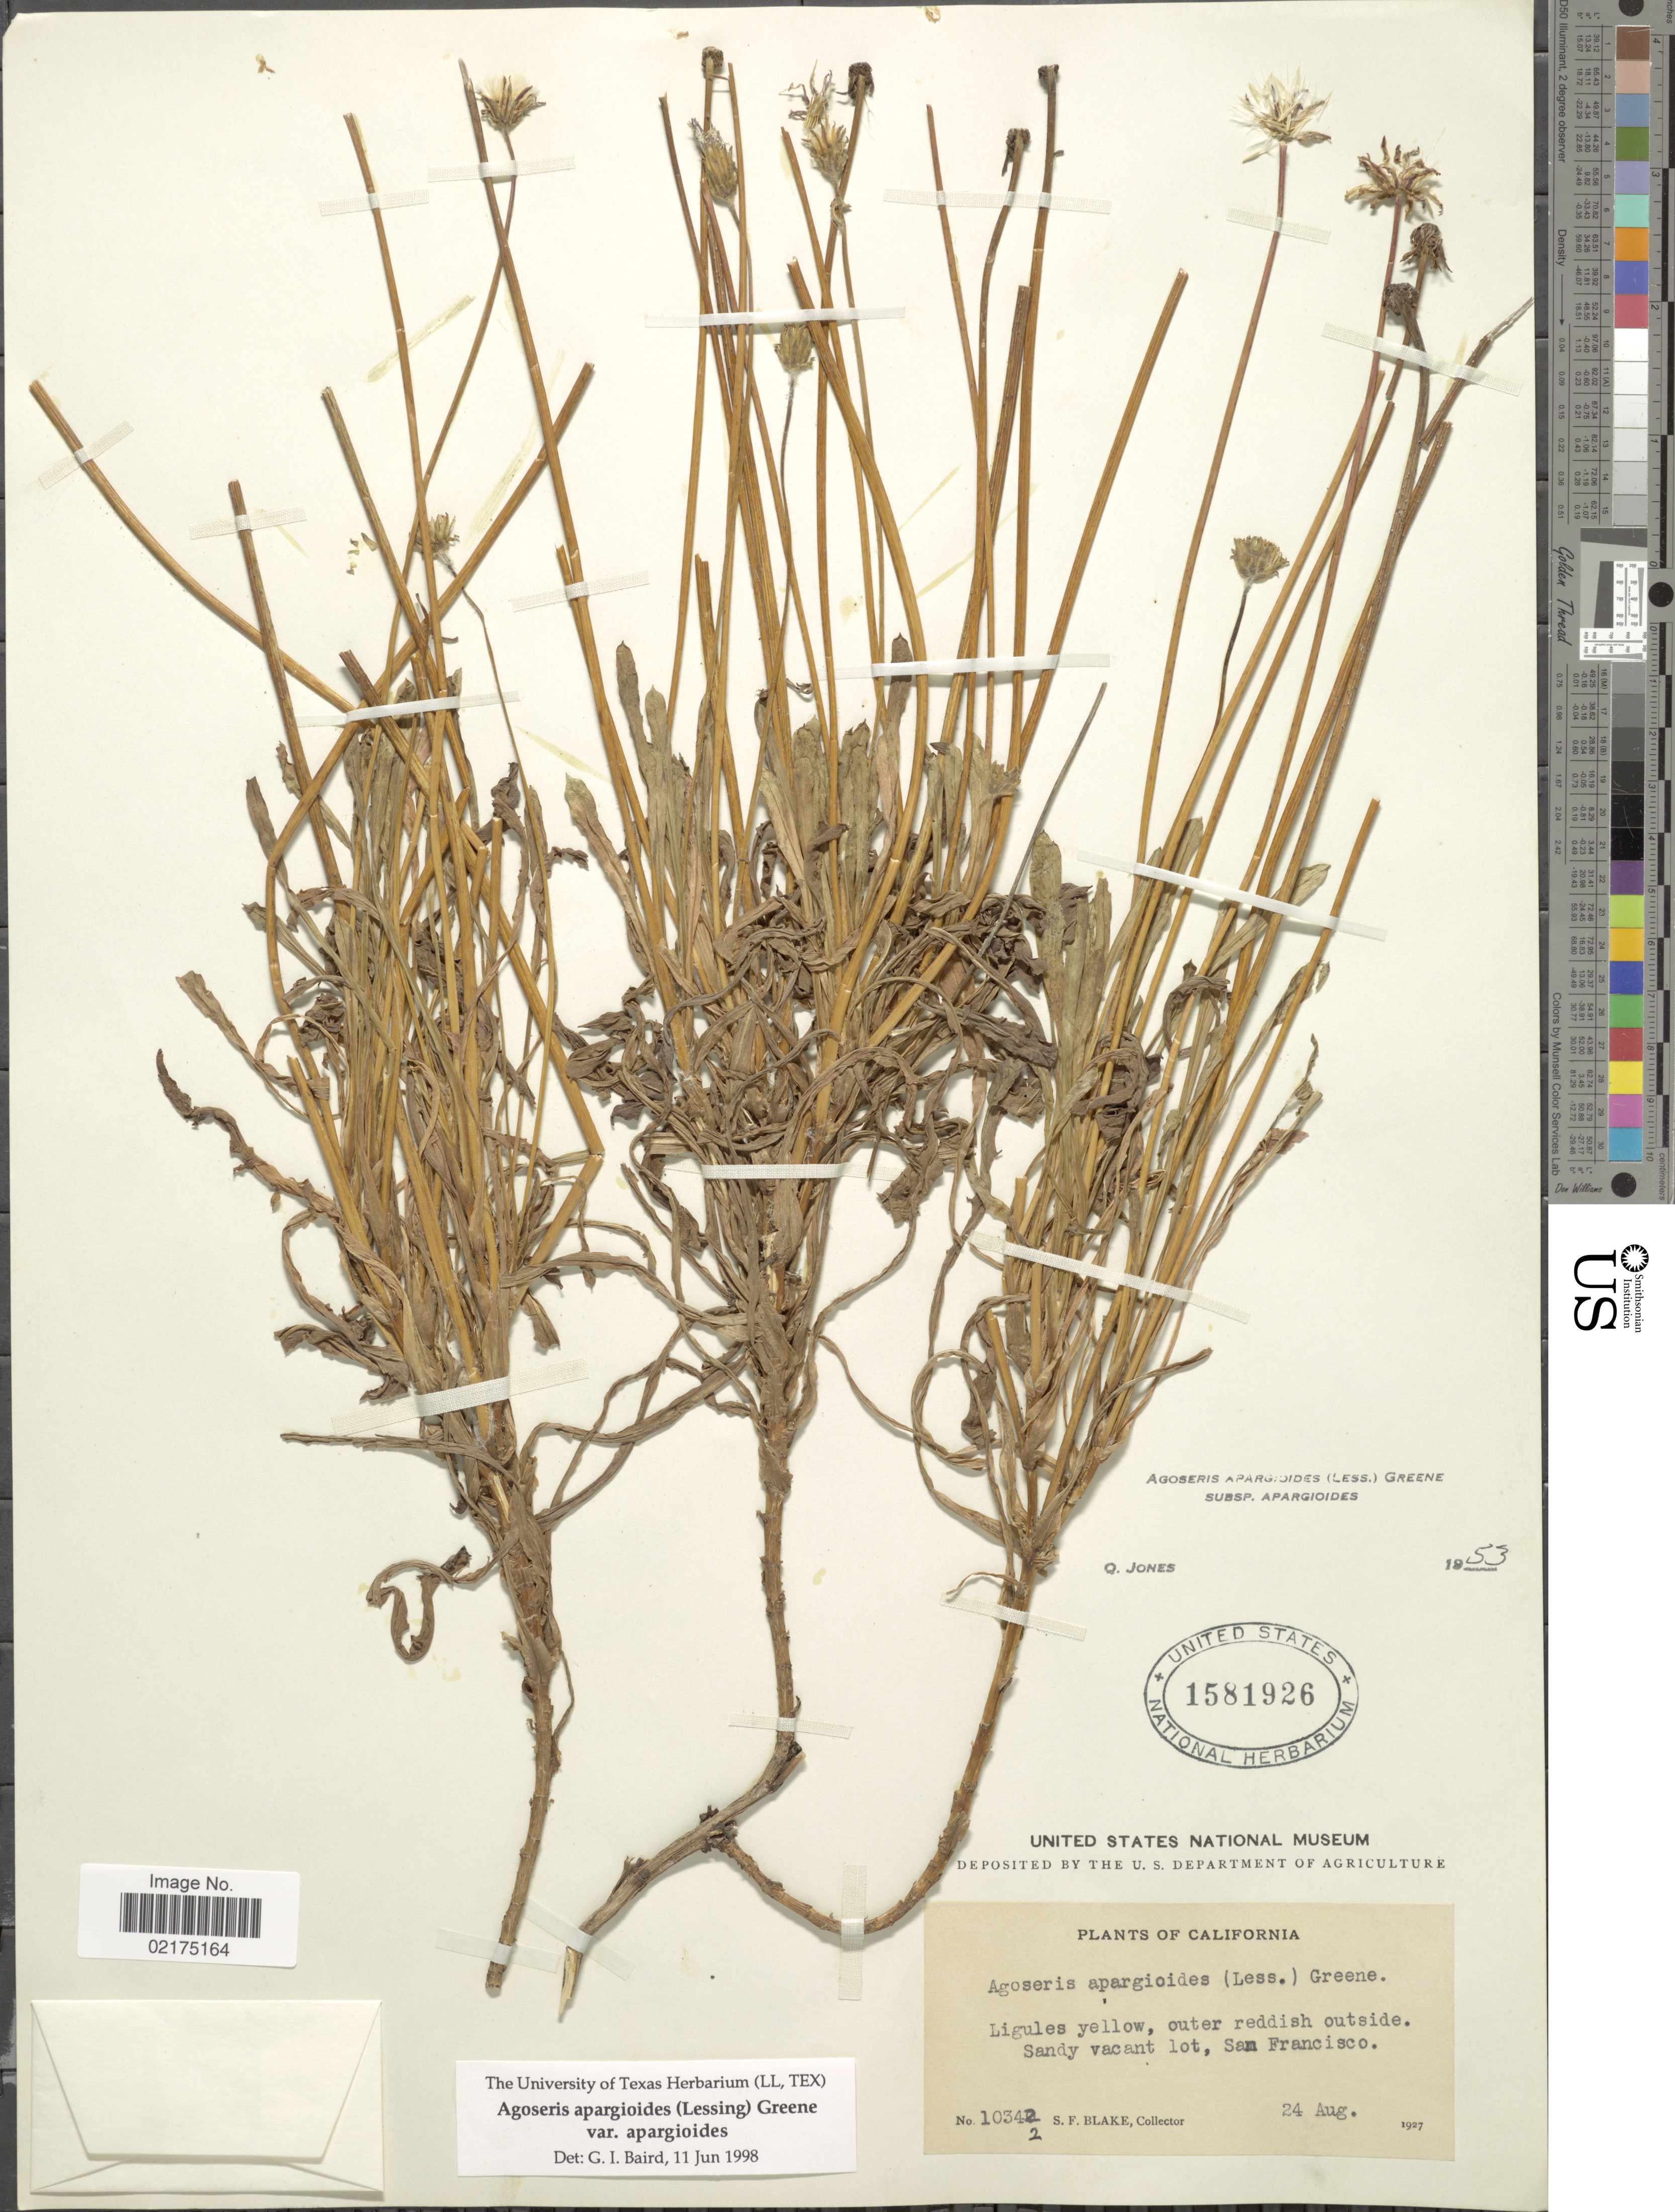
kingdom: Plantae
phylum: Tracheophyta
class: Magnoliopsida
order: Asterales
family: Asteraceae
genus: Agoseris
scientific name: Agoseris apargioides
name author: (Less.) Greene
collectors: S. Blake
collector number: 10342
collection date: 1927-08-24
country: United States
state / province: California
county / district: San Francisco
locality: San Francisco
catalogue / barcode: US 1581926